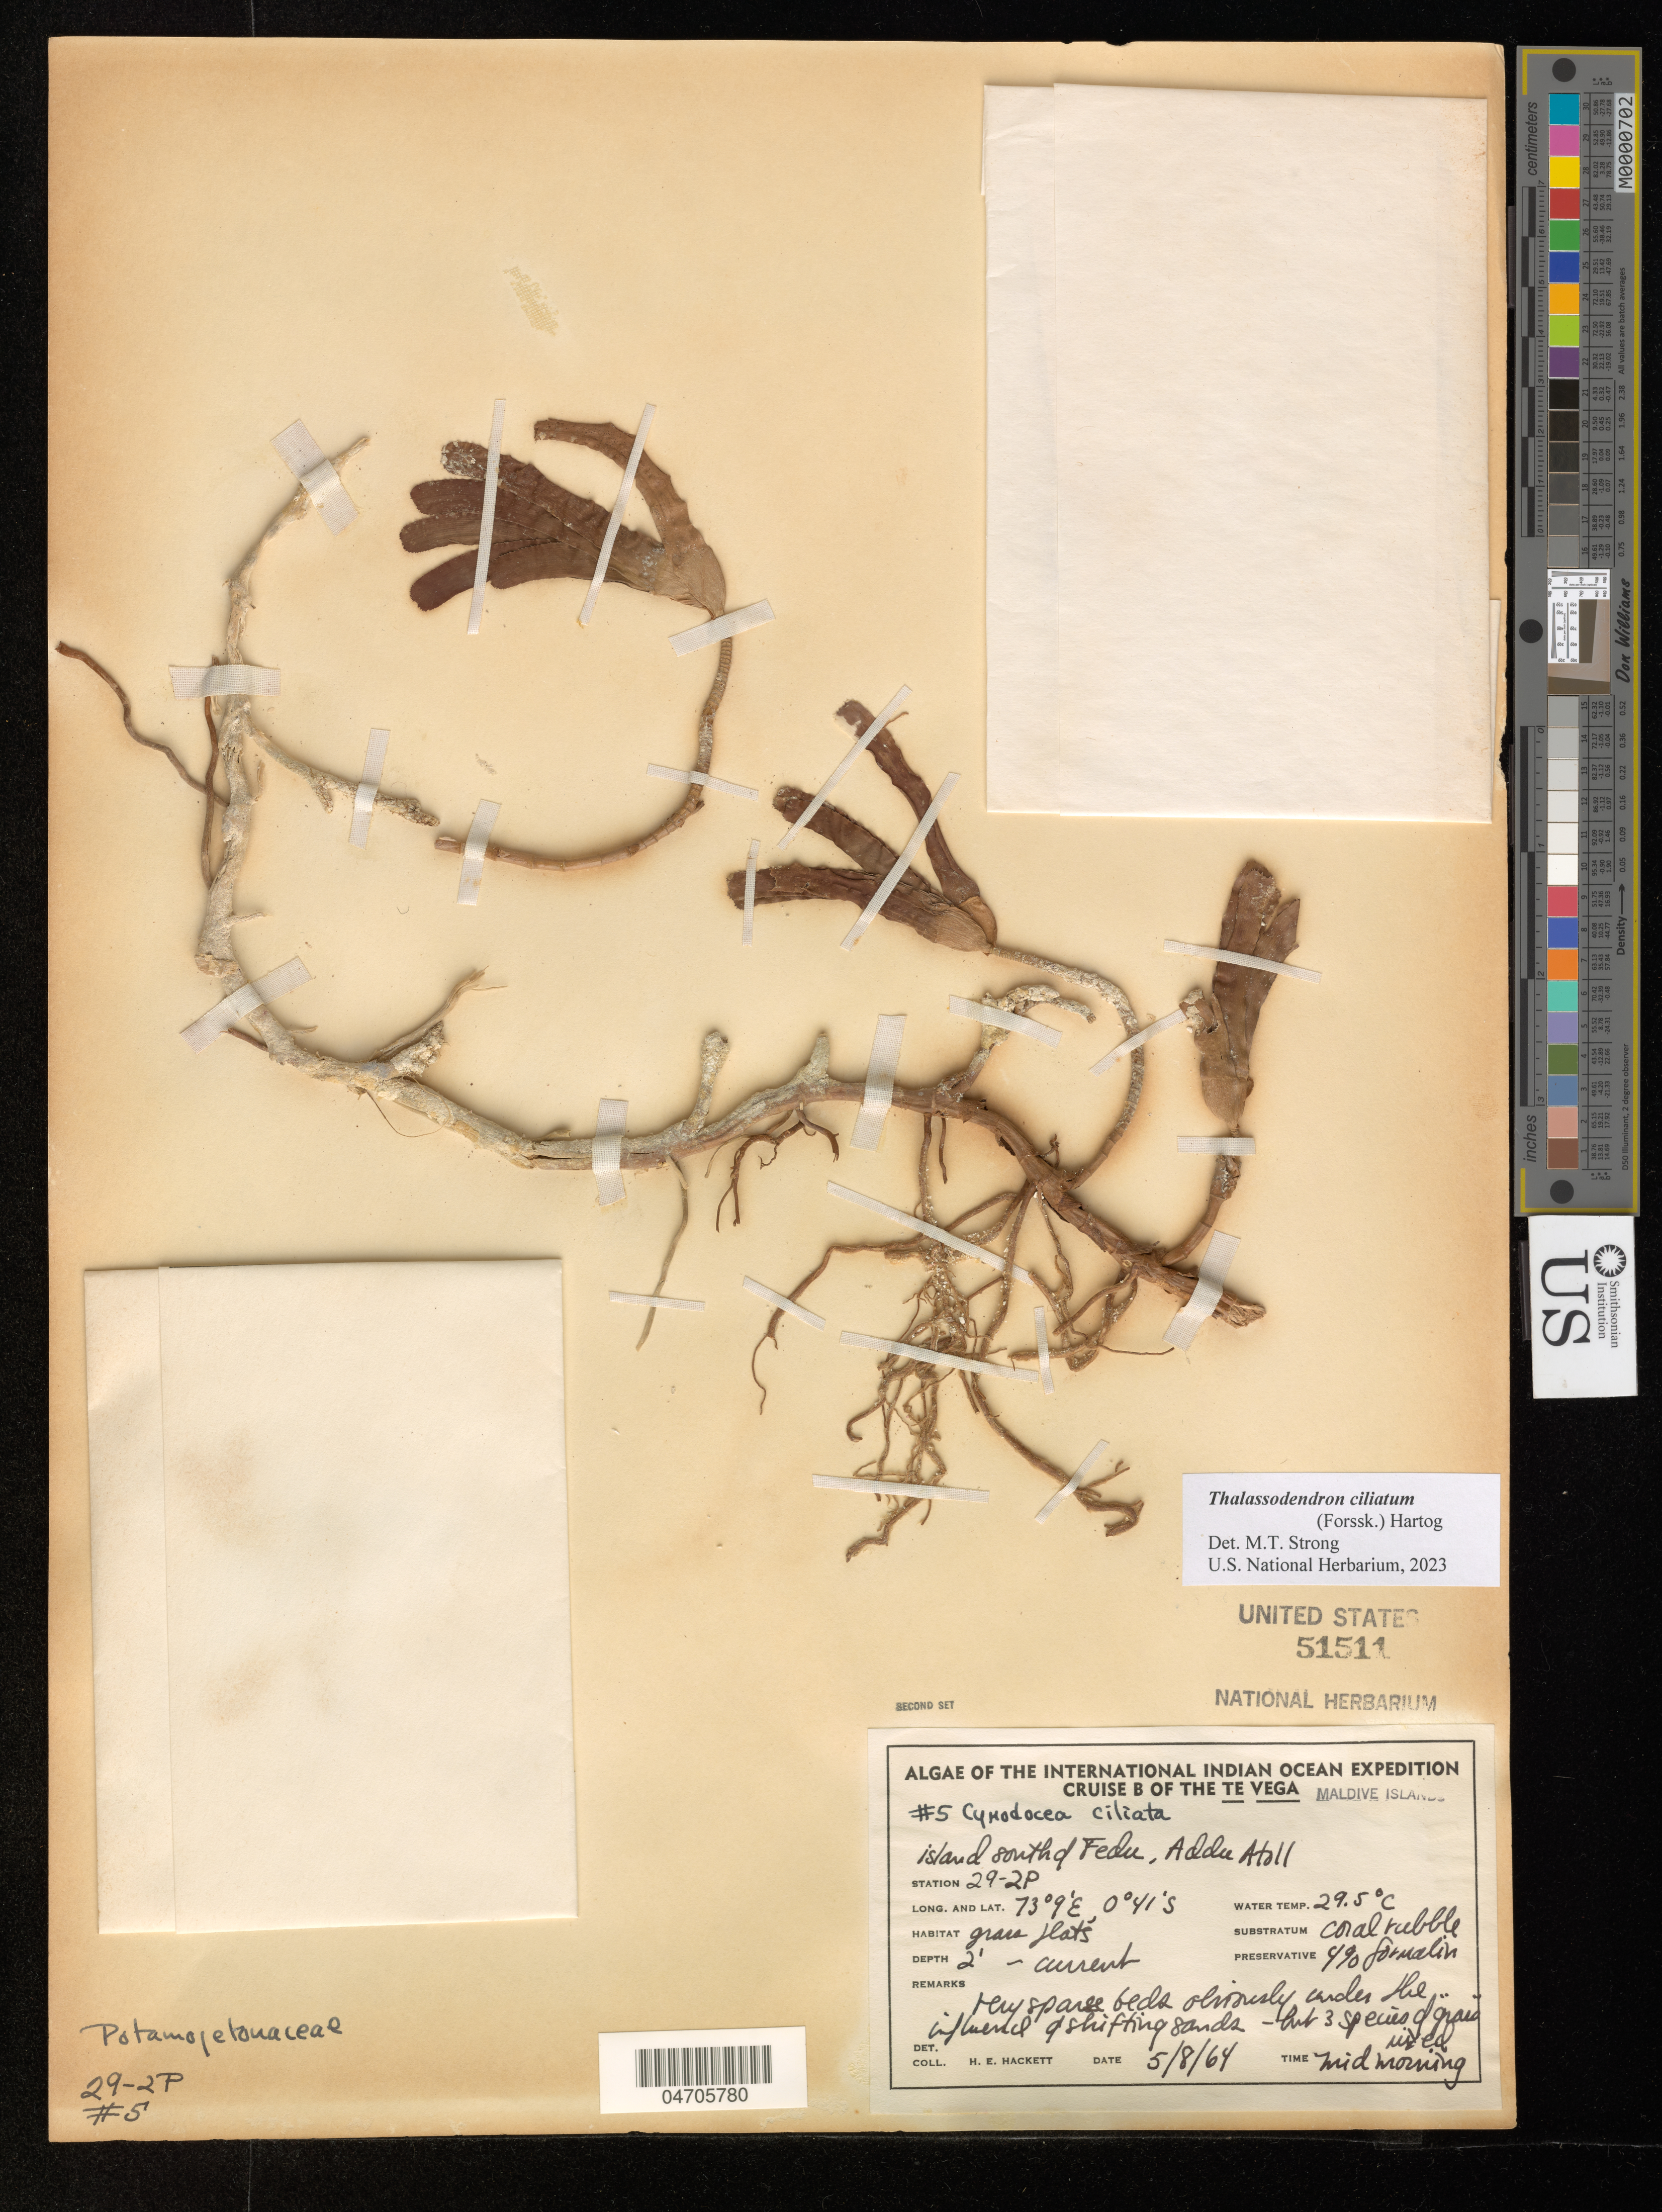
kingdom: Plantae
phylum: Tracheophyta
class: Liliopsida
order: Alismatales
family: Cymodoceaceae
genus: Thalassodendron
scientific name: Thalassodendron ciliatum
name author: (Forssk.) Hartog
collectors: H. Hackett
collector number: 5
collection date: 1964-08-05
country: Maldive Islands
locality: The International Indian Ocean Expedition. Island south of Fedu, Addu Atoll. Station 29-2P.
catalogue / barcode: US 51511